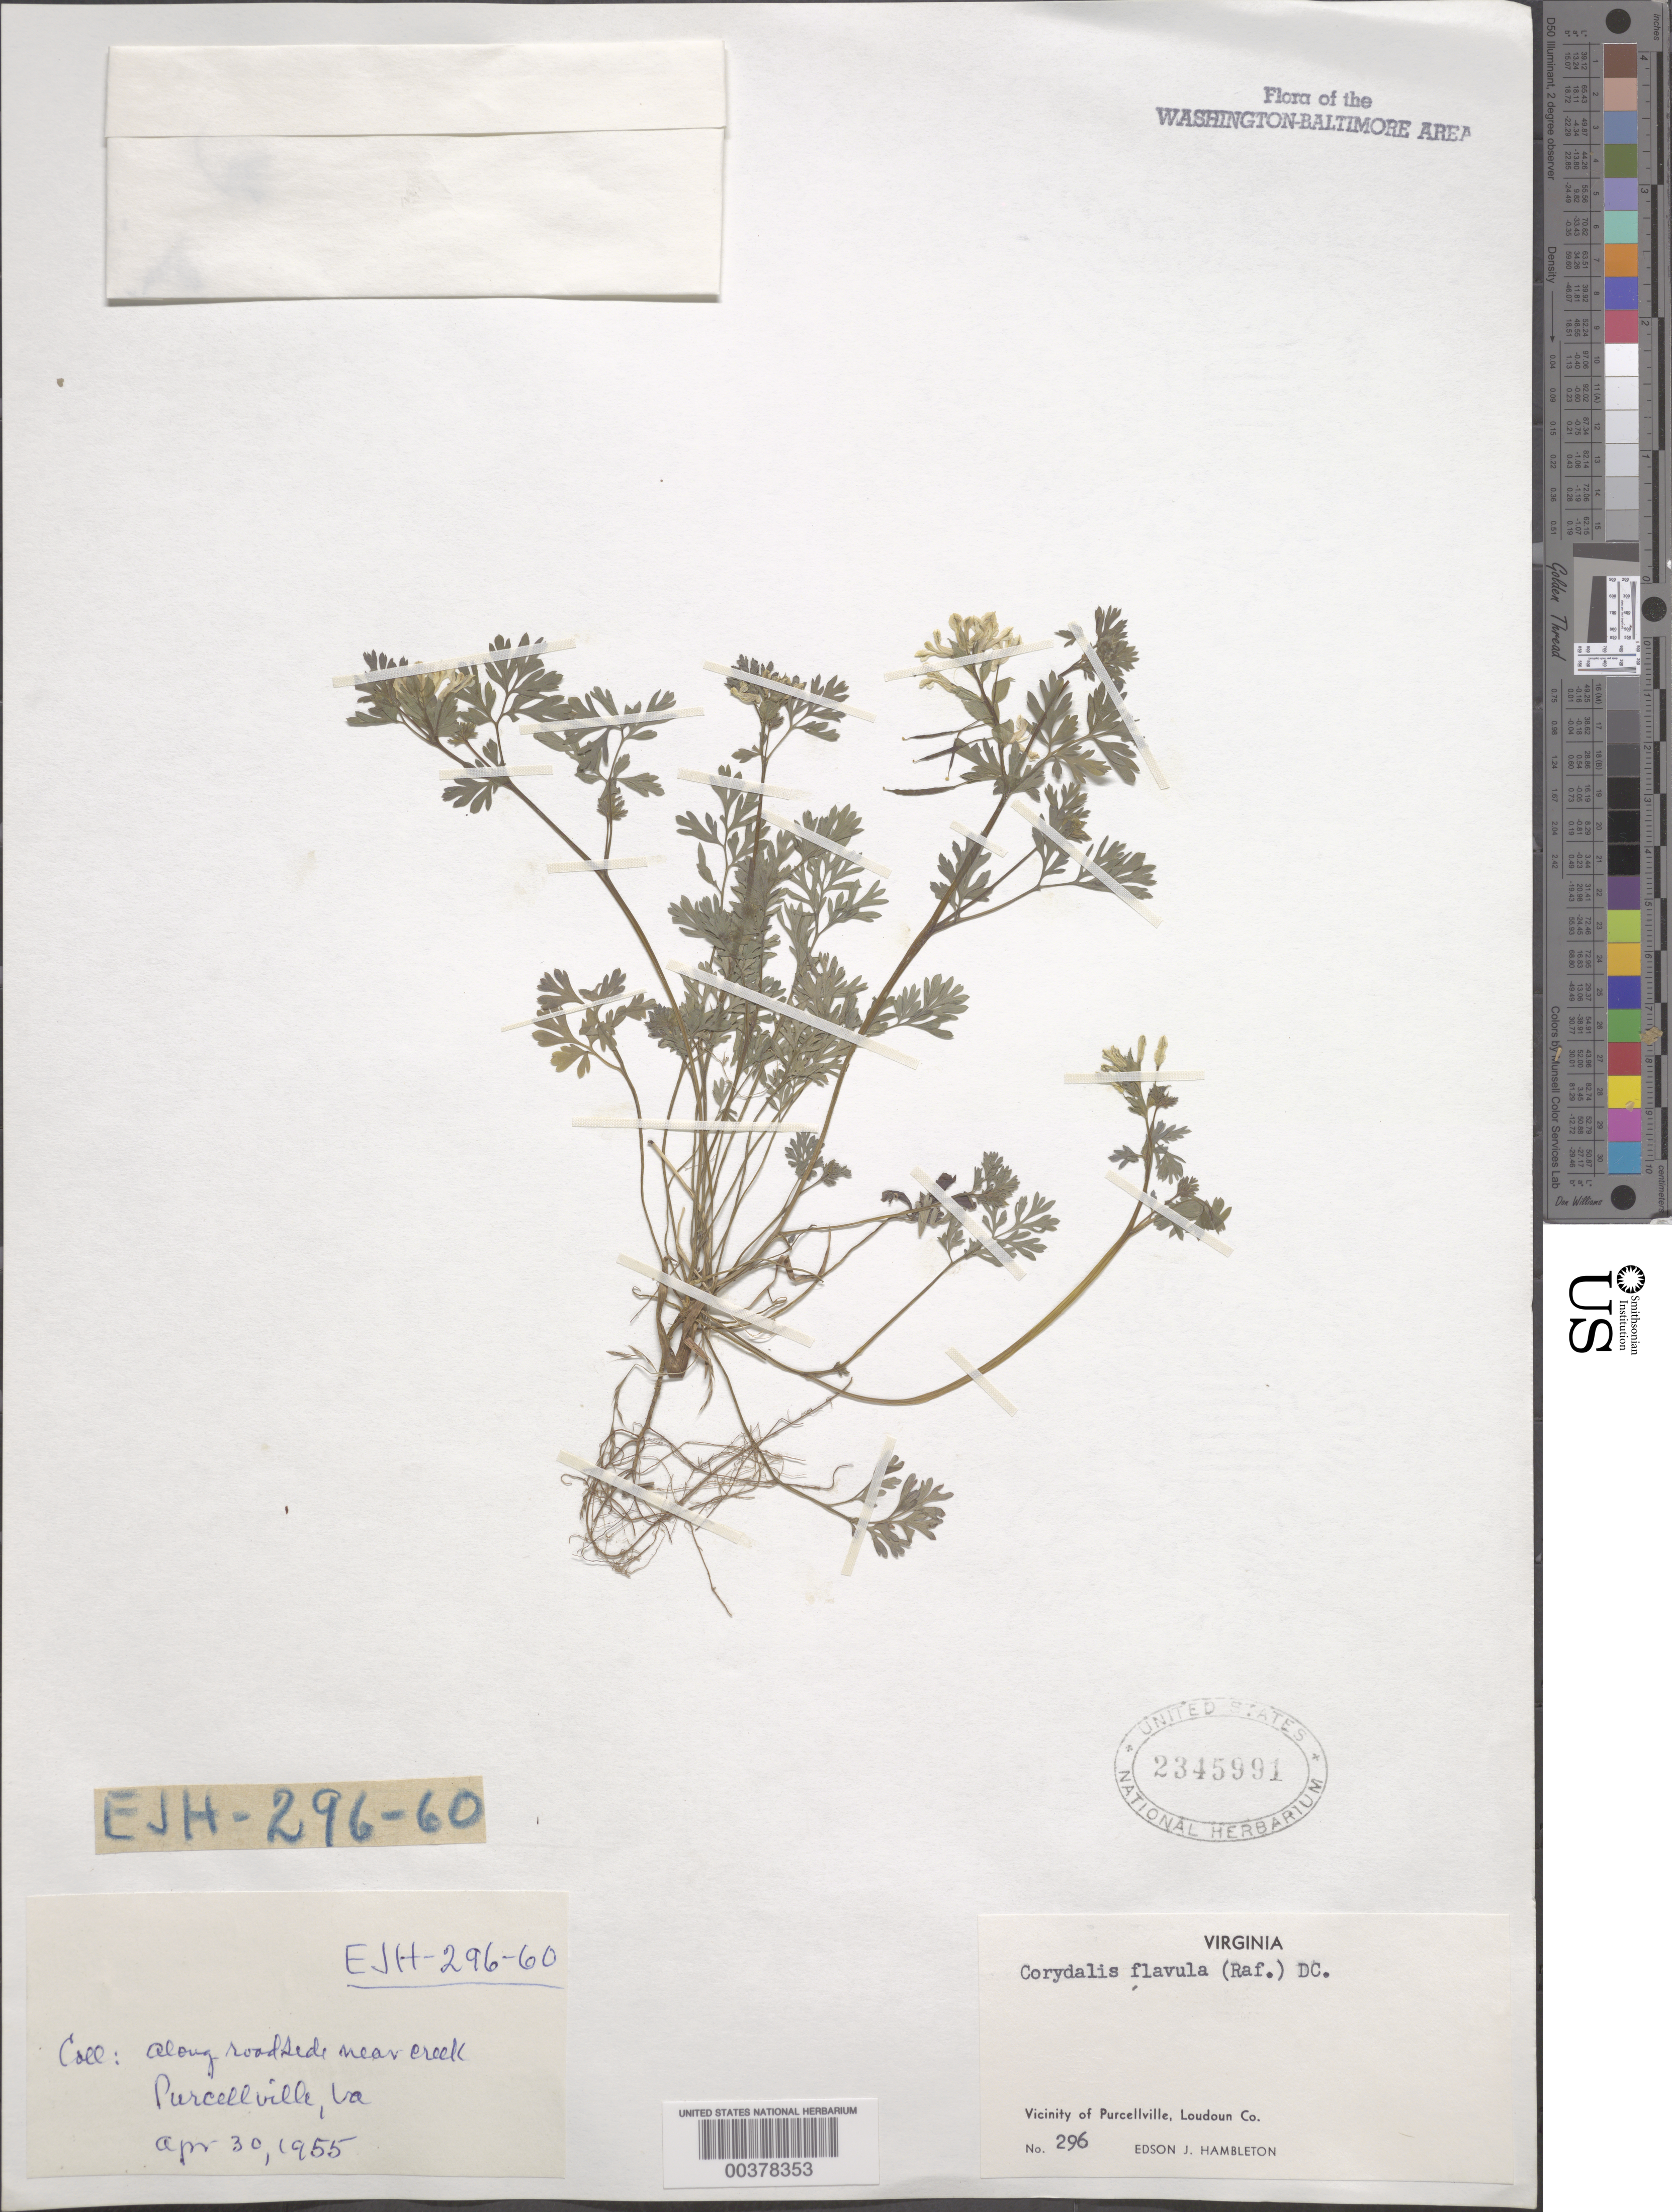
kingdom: Plantae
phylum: Tracheophyta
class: Magnoliopsida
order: Ranunculales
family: Papaveraceae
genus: Corydalis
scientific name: Corydalis flavula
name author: (Raf.) DC.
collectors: E. Hambleton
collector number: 296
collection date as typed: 30 Apr 1955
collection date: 1955-04-30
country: United States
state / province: Virginia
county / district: Loudoun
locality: Purcellville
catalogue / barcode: US 2345991